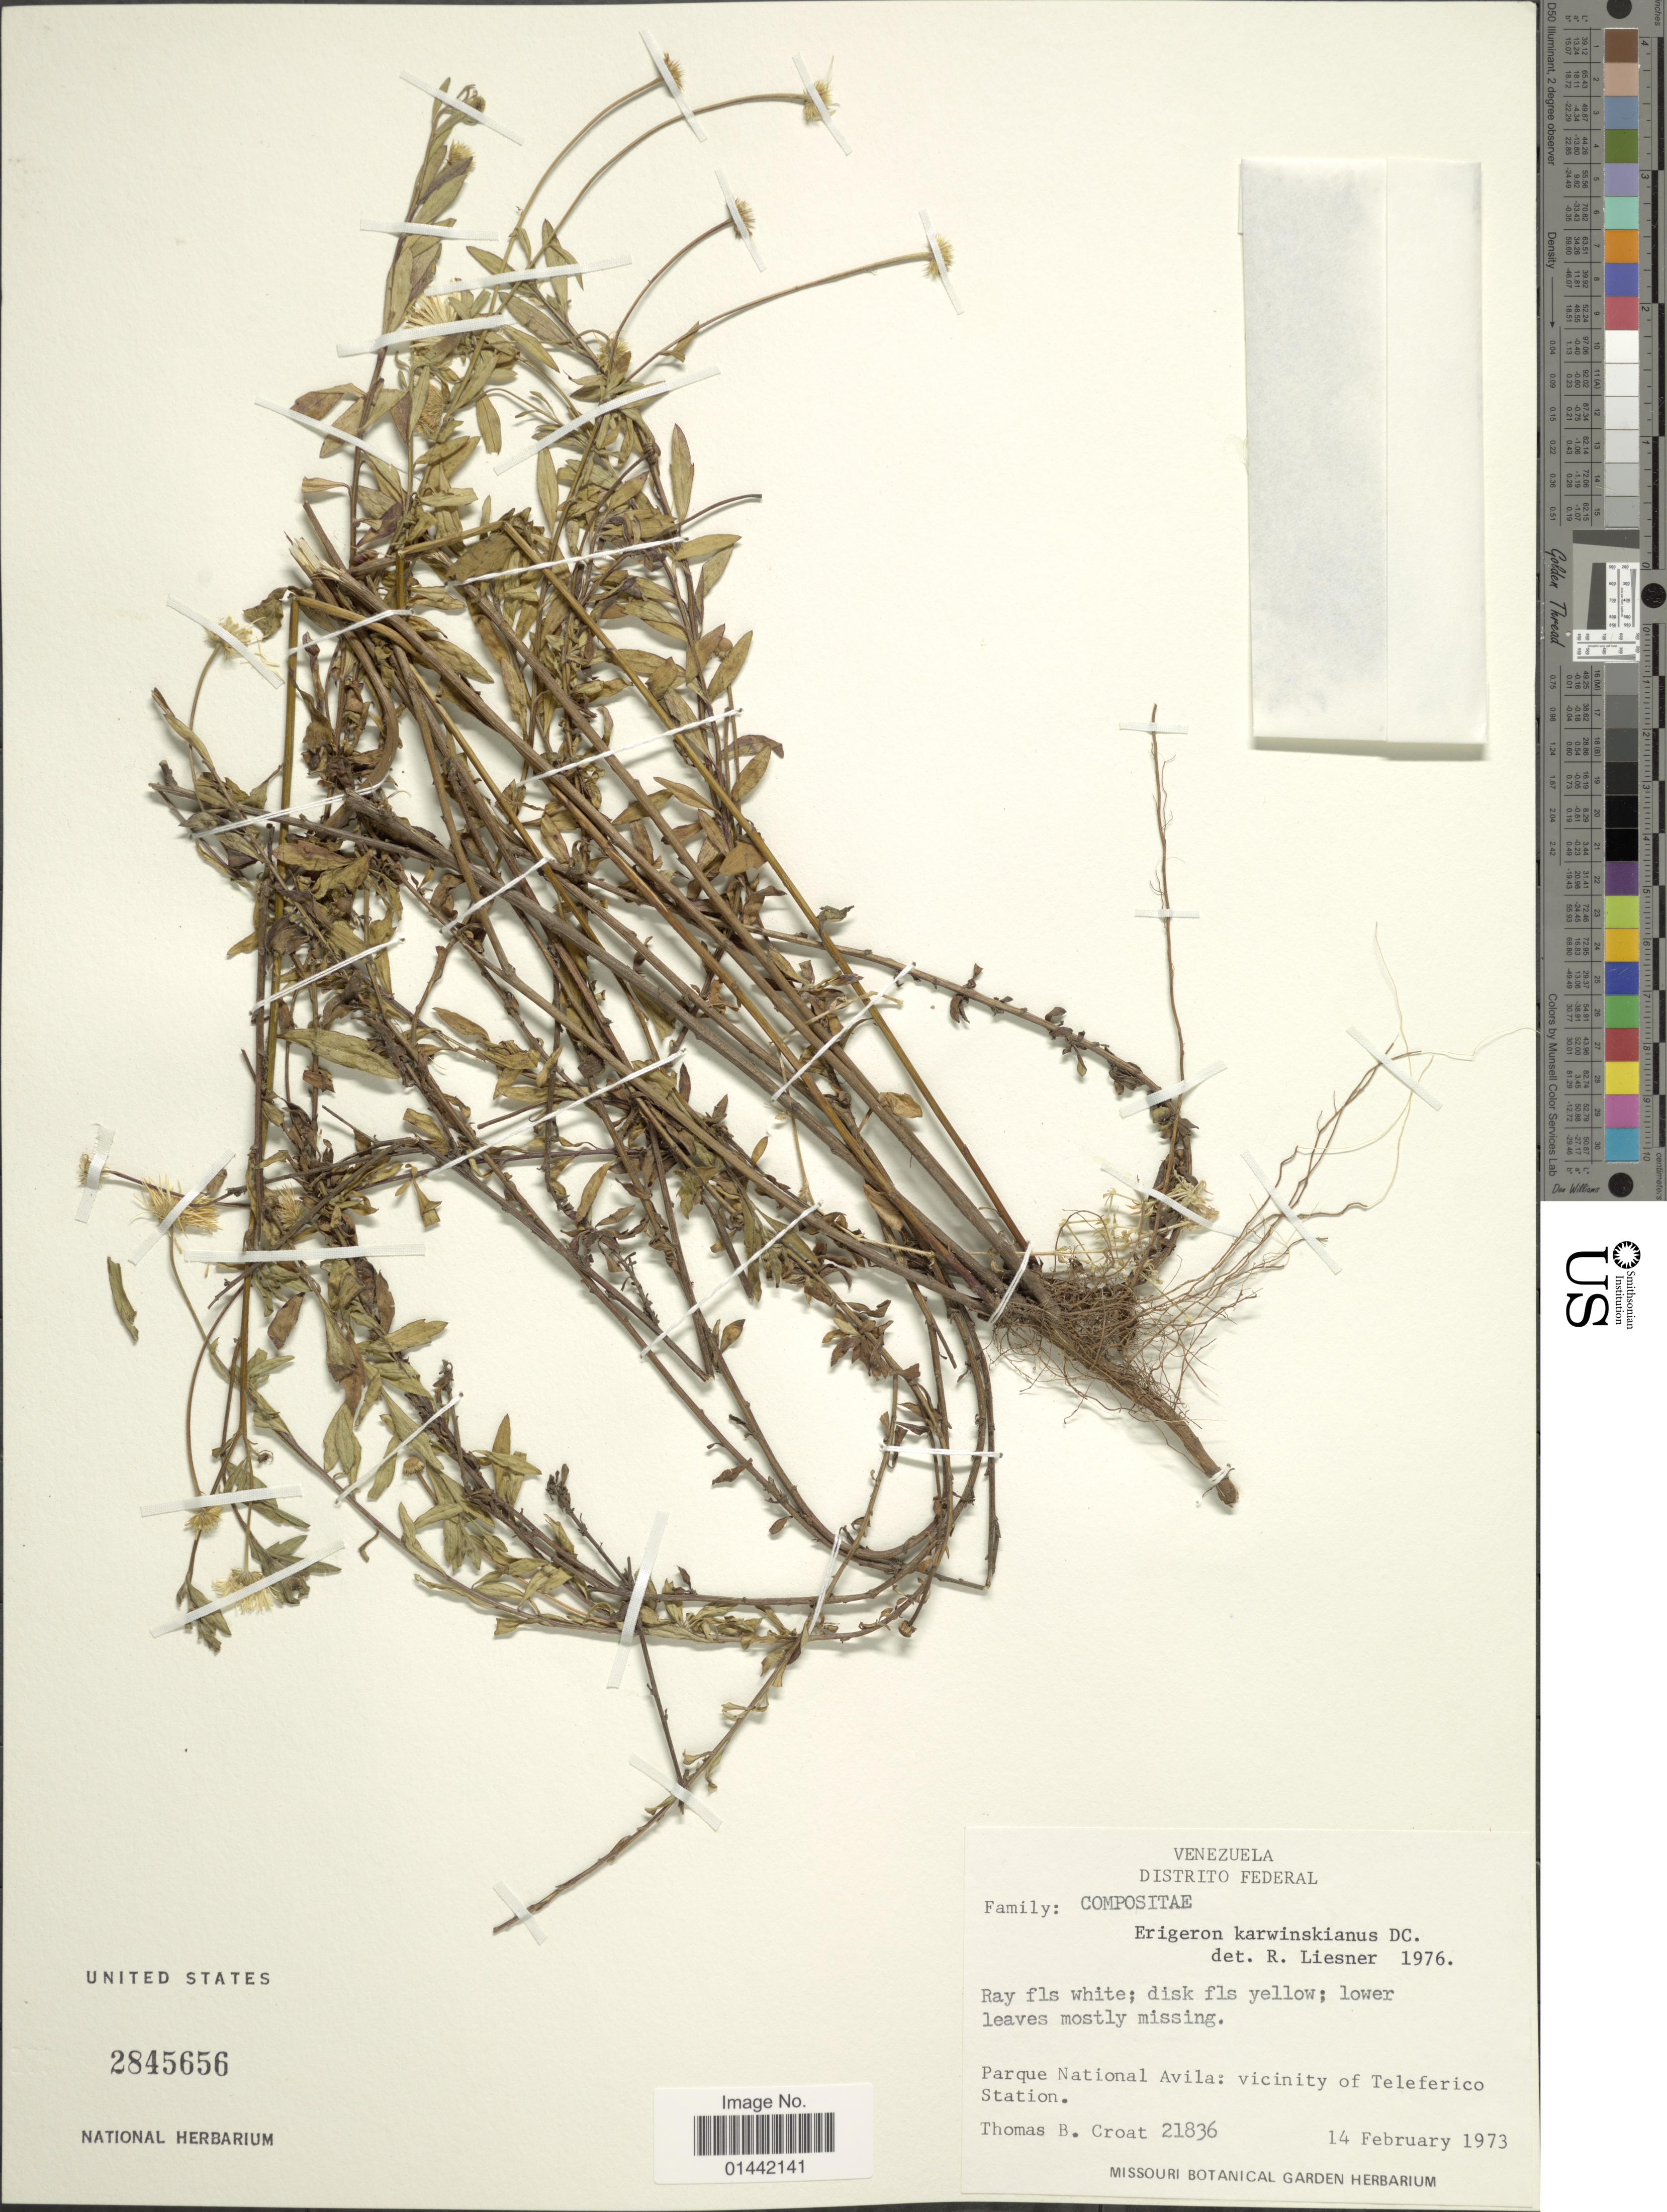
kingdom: Plantae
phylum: Tracheophyta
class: Magnoliopsida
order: Asterales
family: Asteraceae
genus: Erigeron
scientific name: Erigeron karvinskianus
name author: DC.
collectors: T. B. Croat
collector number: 21836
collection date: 1973-02-14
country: Venezuela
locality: Distrito Federal, Parque National Avila: vicinity of Teleferico Station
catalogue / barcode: US 2845656